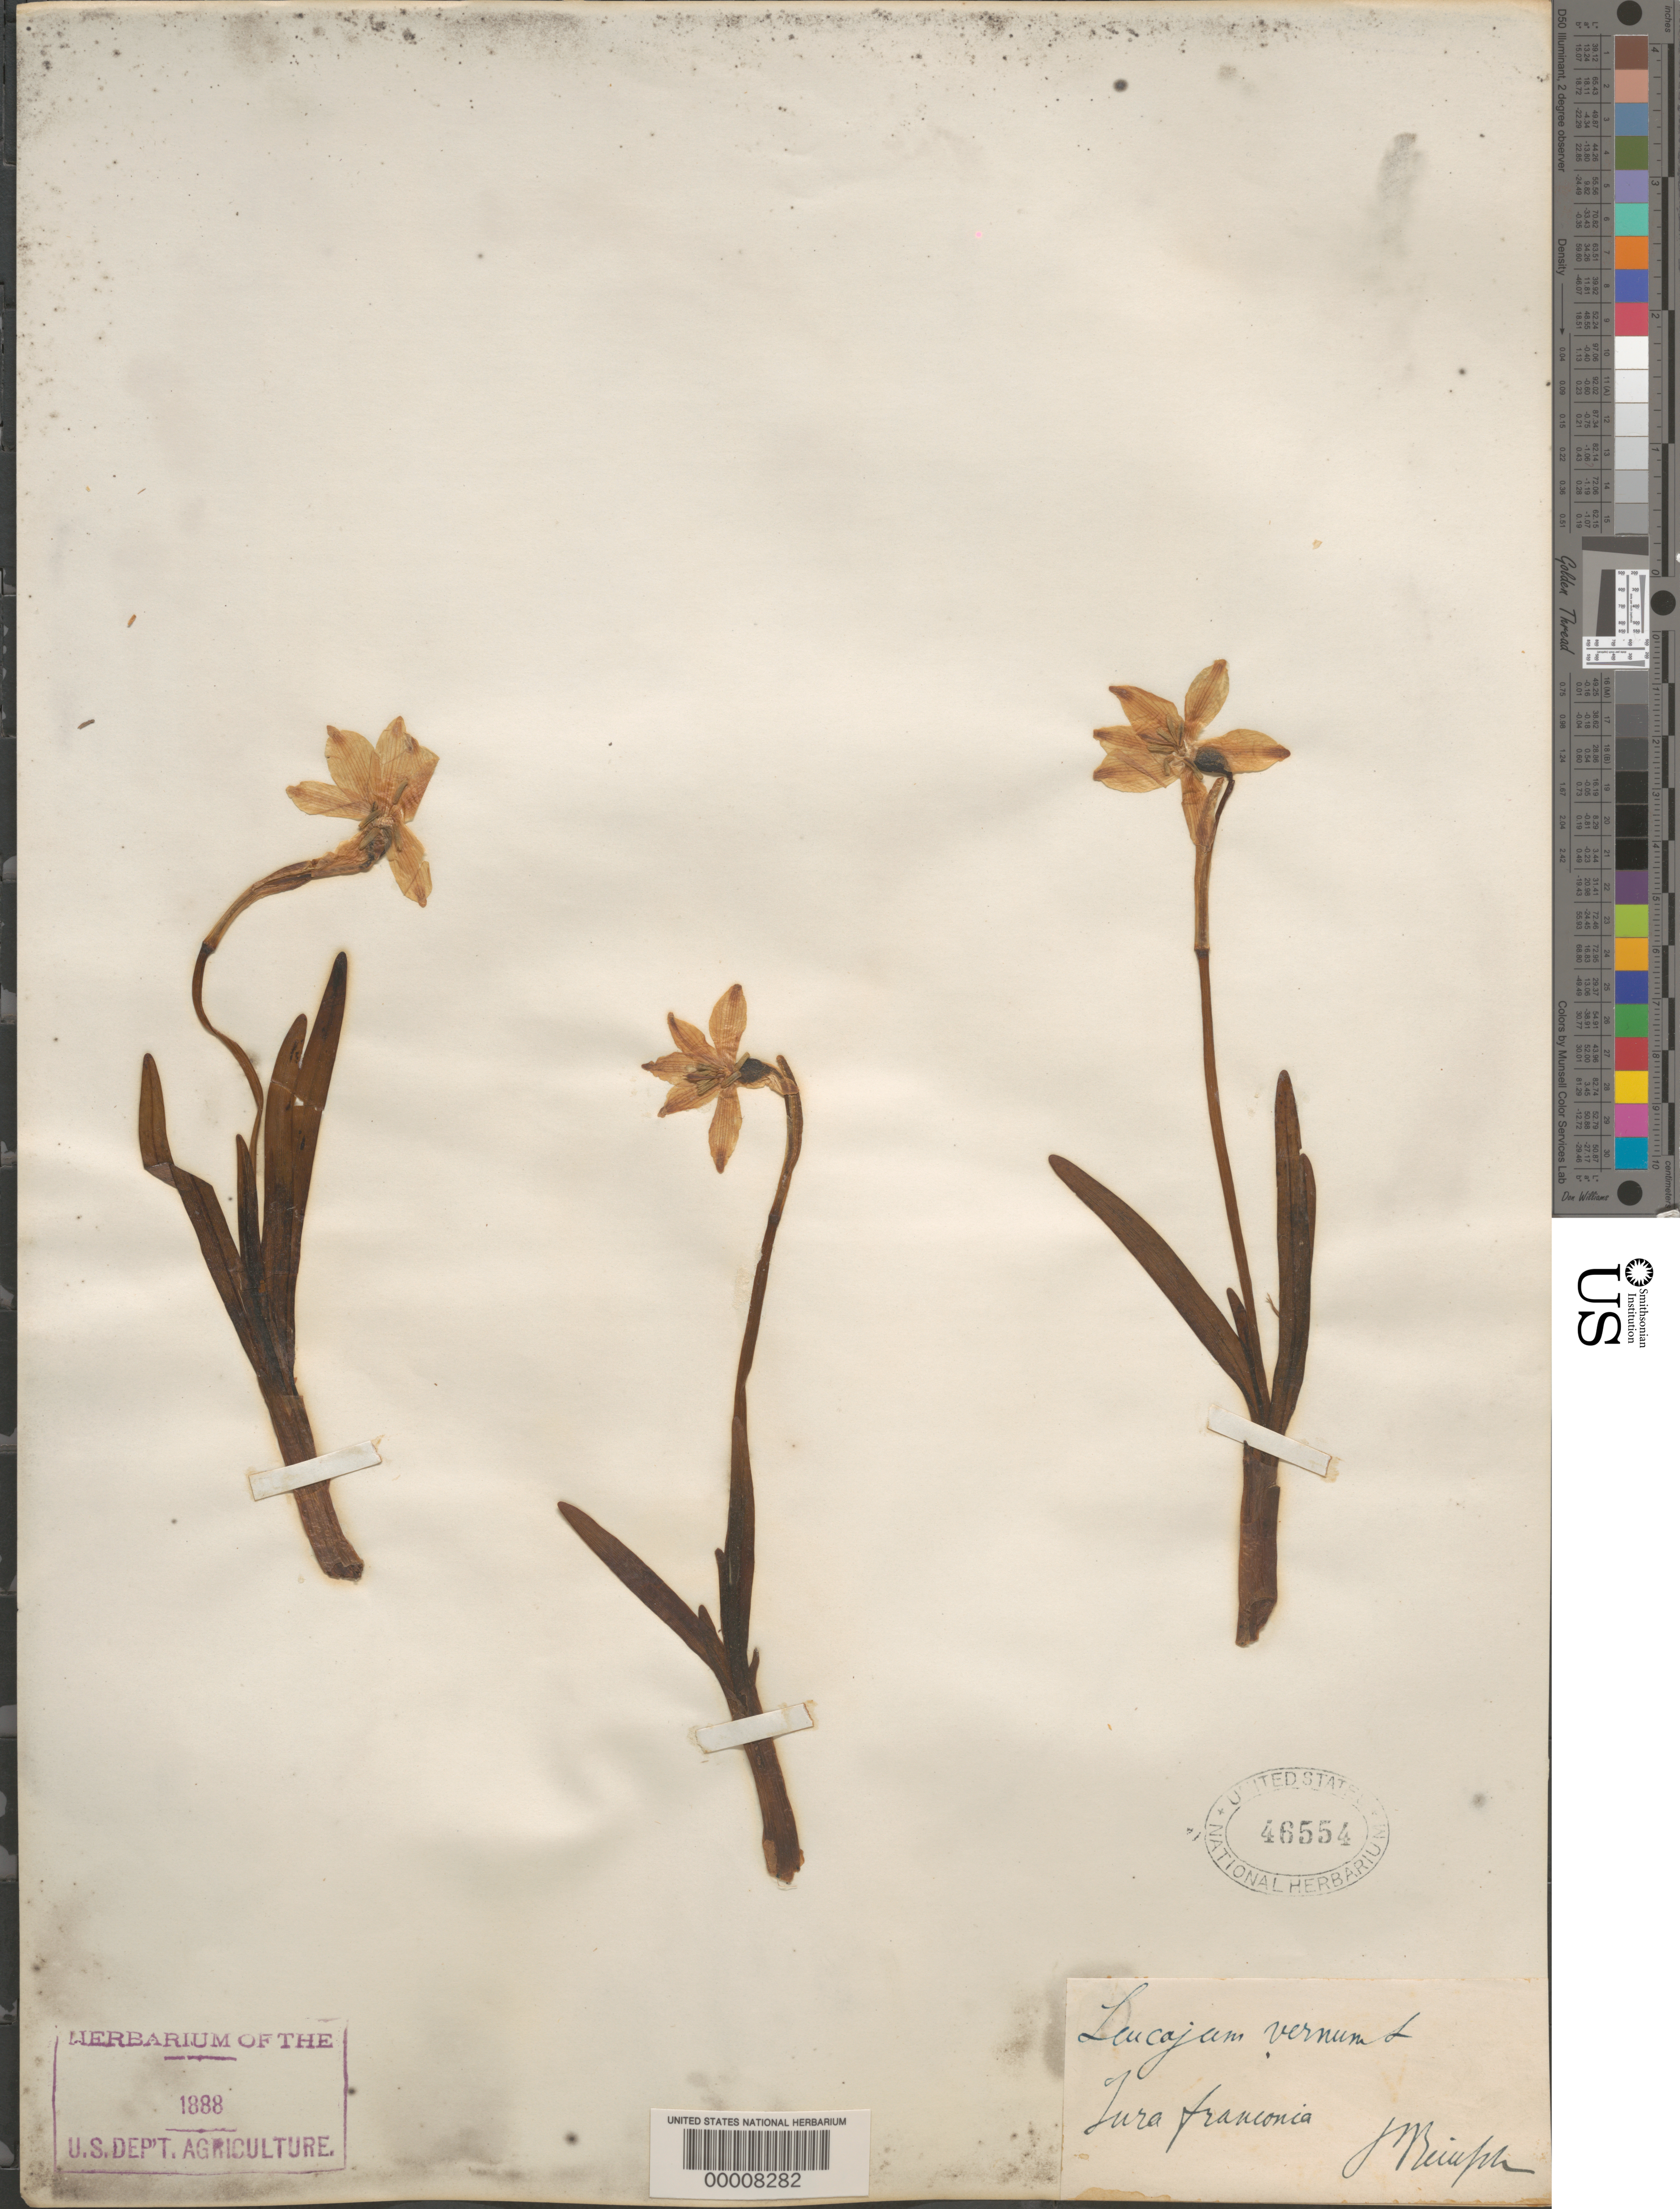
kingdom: Plantae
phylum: Tracheophyta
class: Liliopsida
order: Asparagales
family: Amaryllidaceae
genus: Leucojum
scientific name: Leucojum vernum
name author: L.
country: France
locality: Jura mts.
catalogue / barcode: US 46554